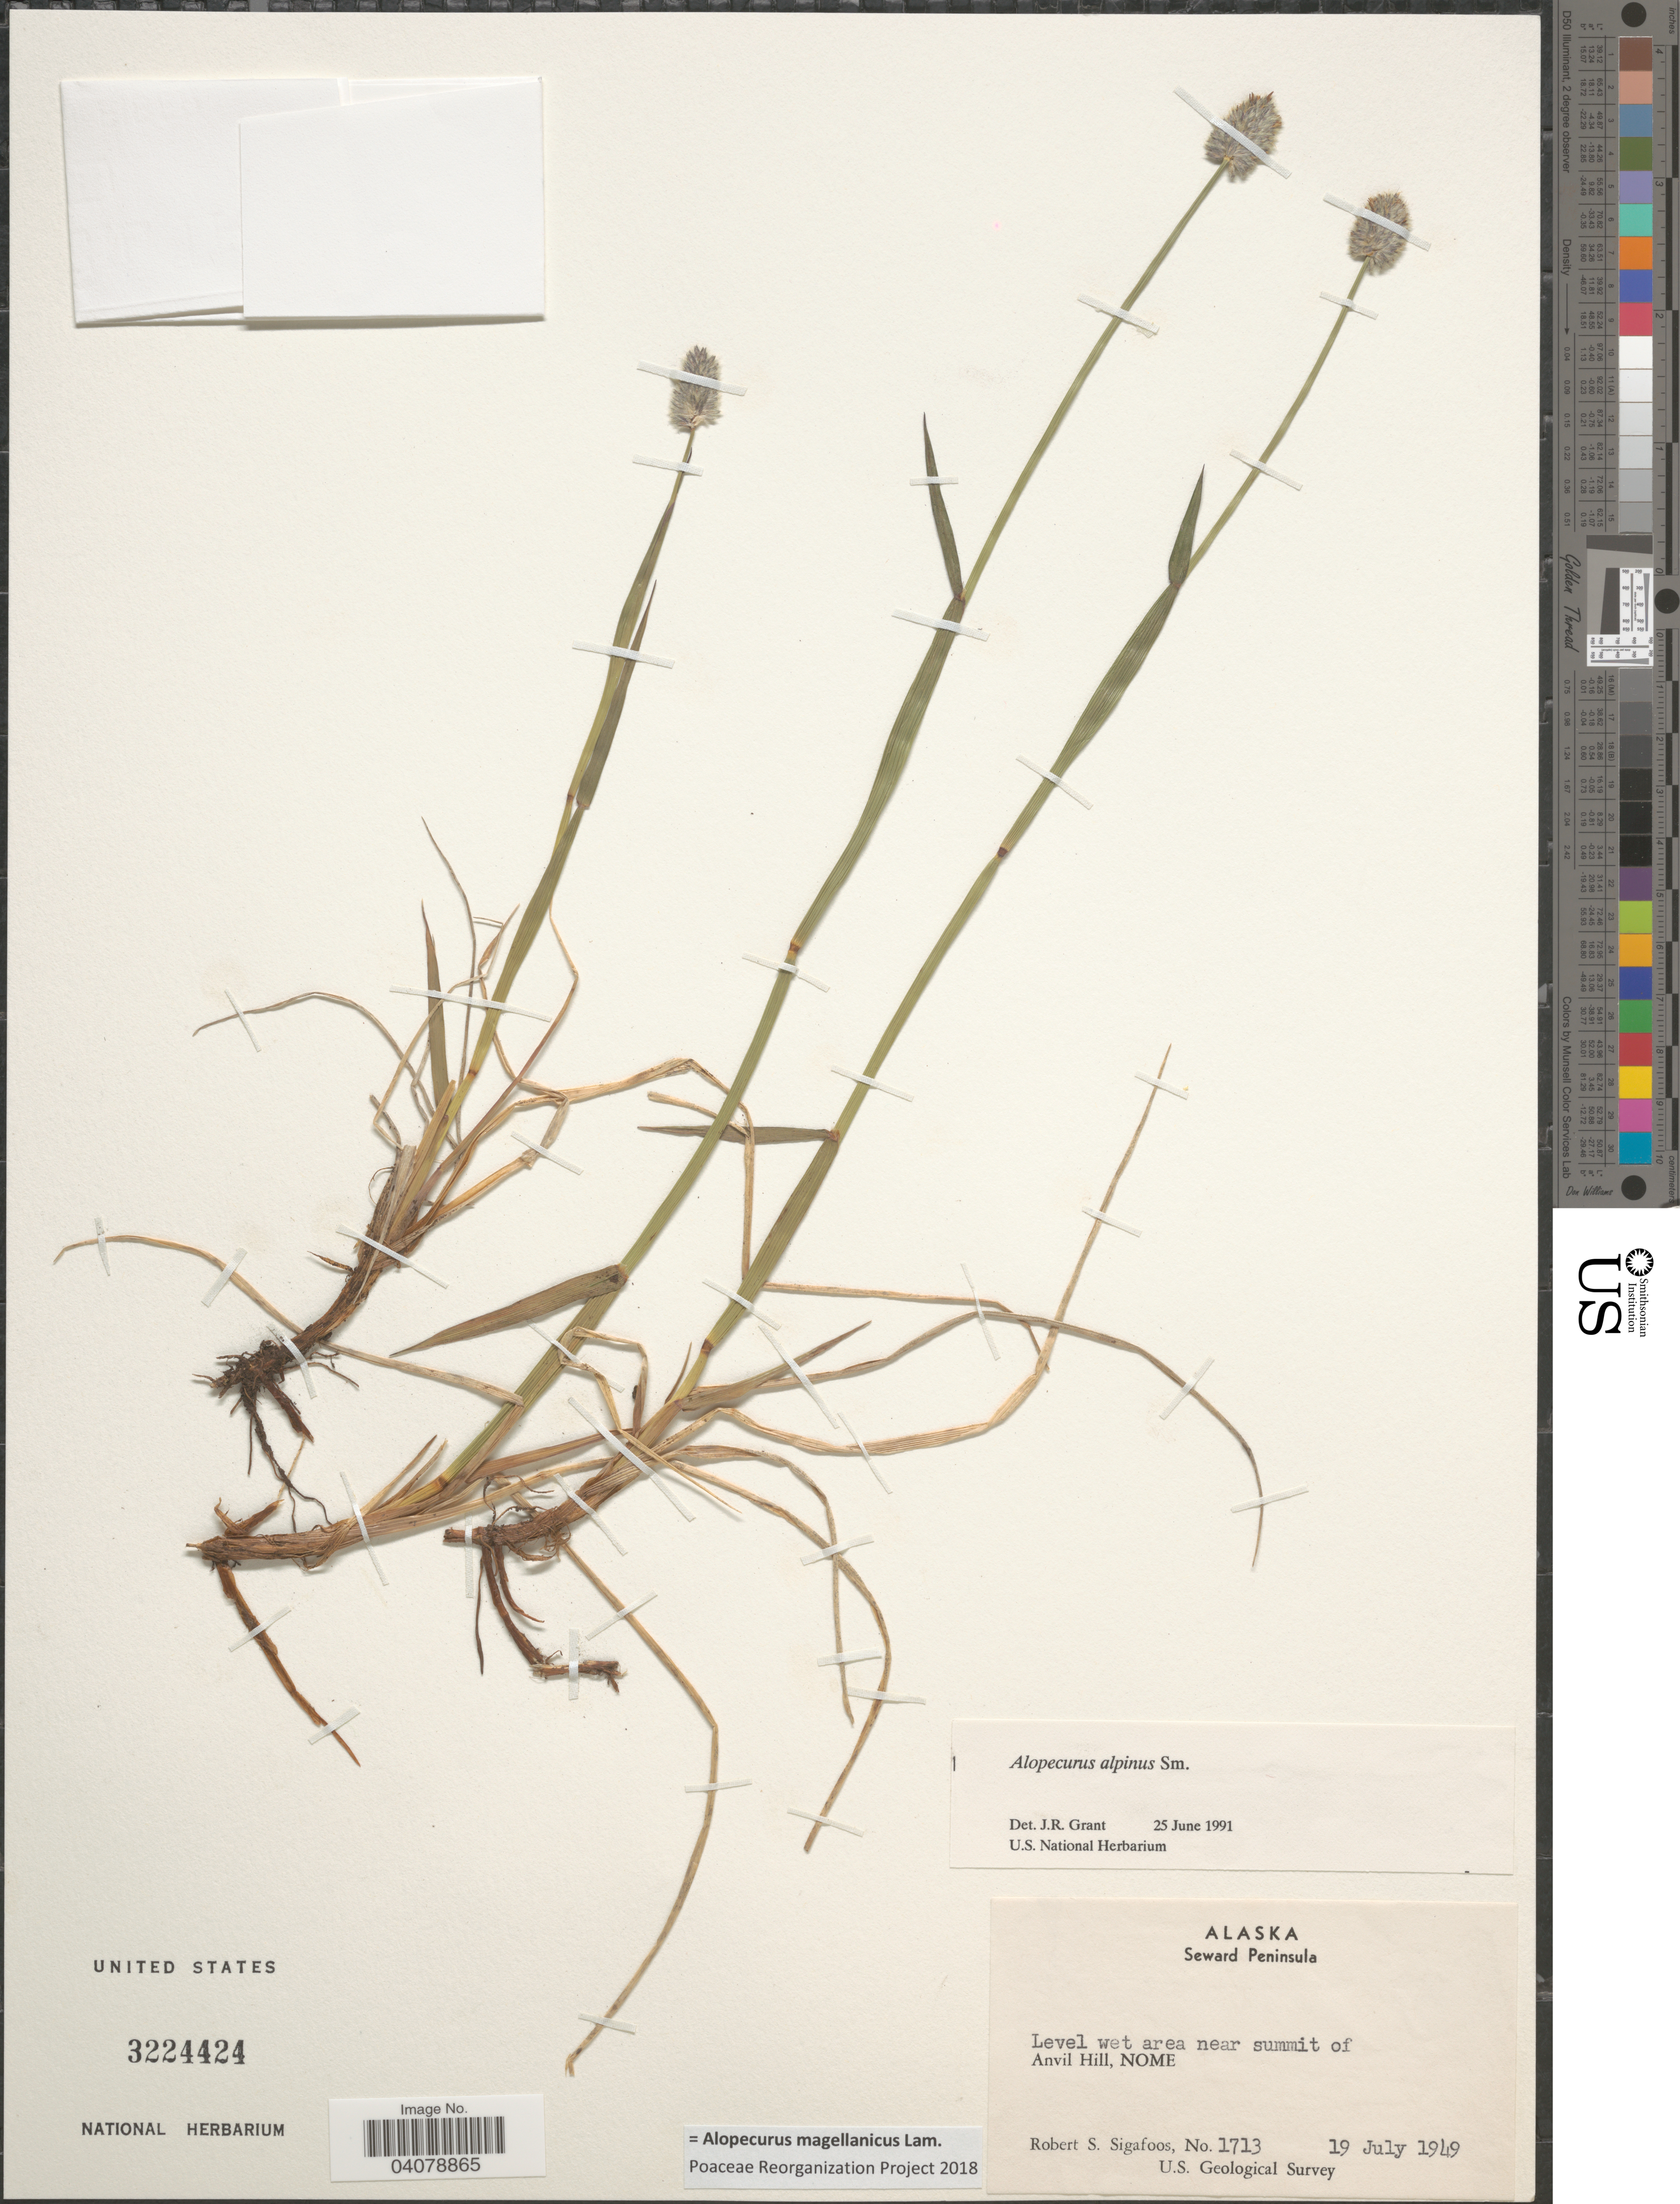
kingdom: Plantae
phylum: Tracheophyta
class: Liliopsida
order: Poales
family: Poaceae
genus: Alopecurus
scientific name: Alopecurus magellanicus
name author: Lam.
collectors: R. Sigafoos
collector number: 1713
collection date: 1949-07-19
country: United States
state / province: Alaska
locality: Seward Peninsula. Level wet area near summit of Anvil Hill, Nome. U.S. Geological Survey.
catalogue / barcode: US 3224424